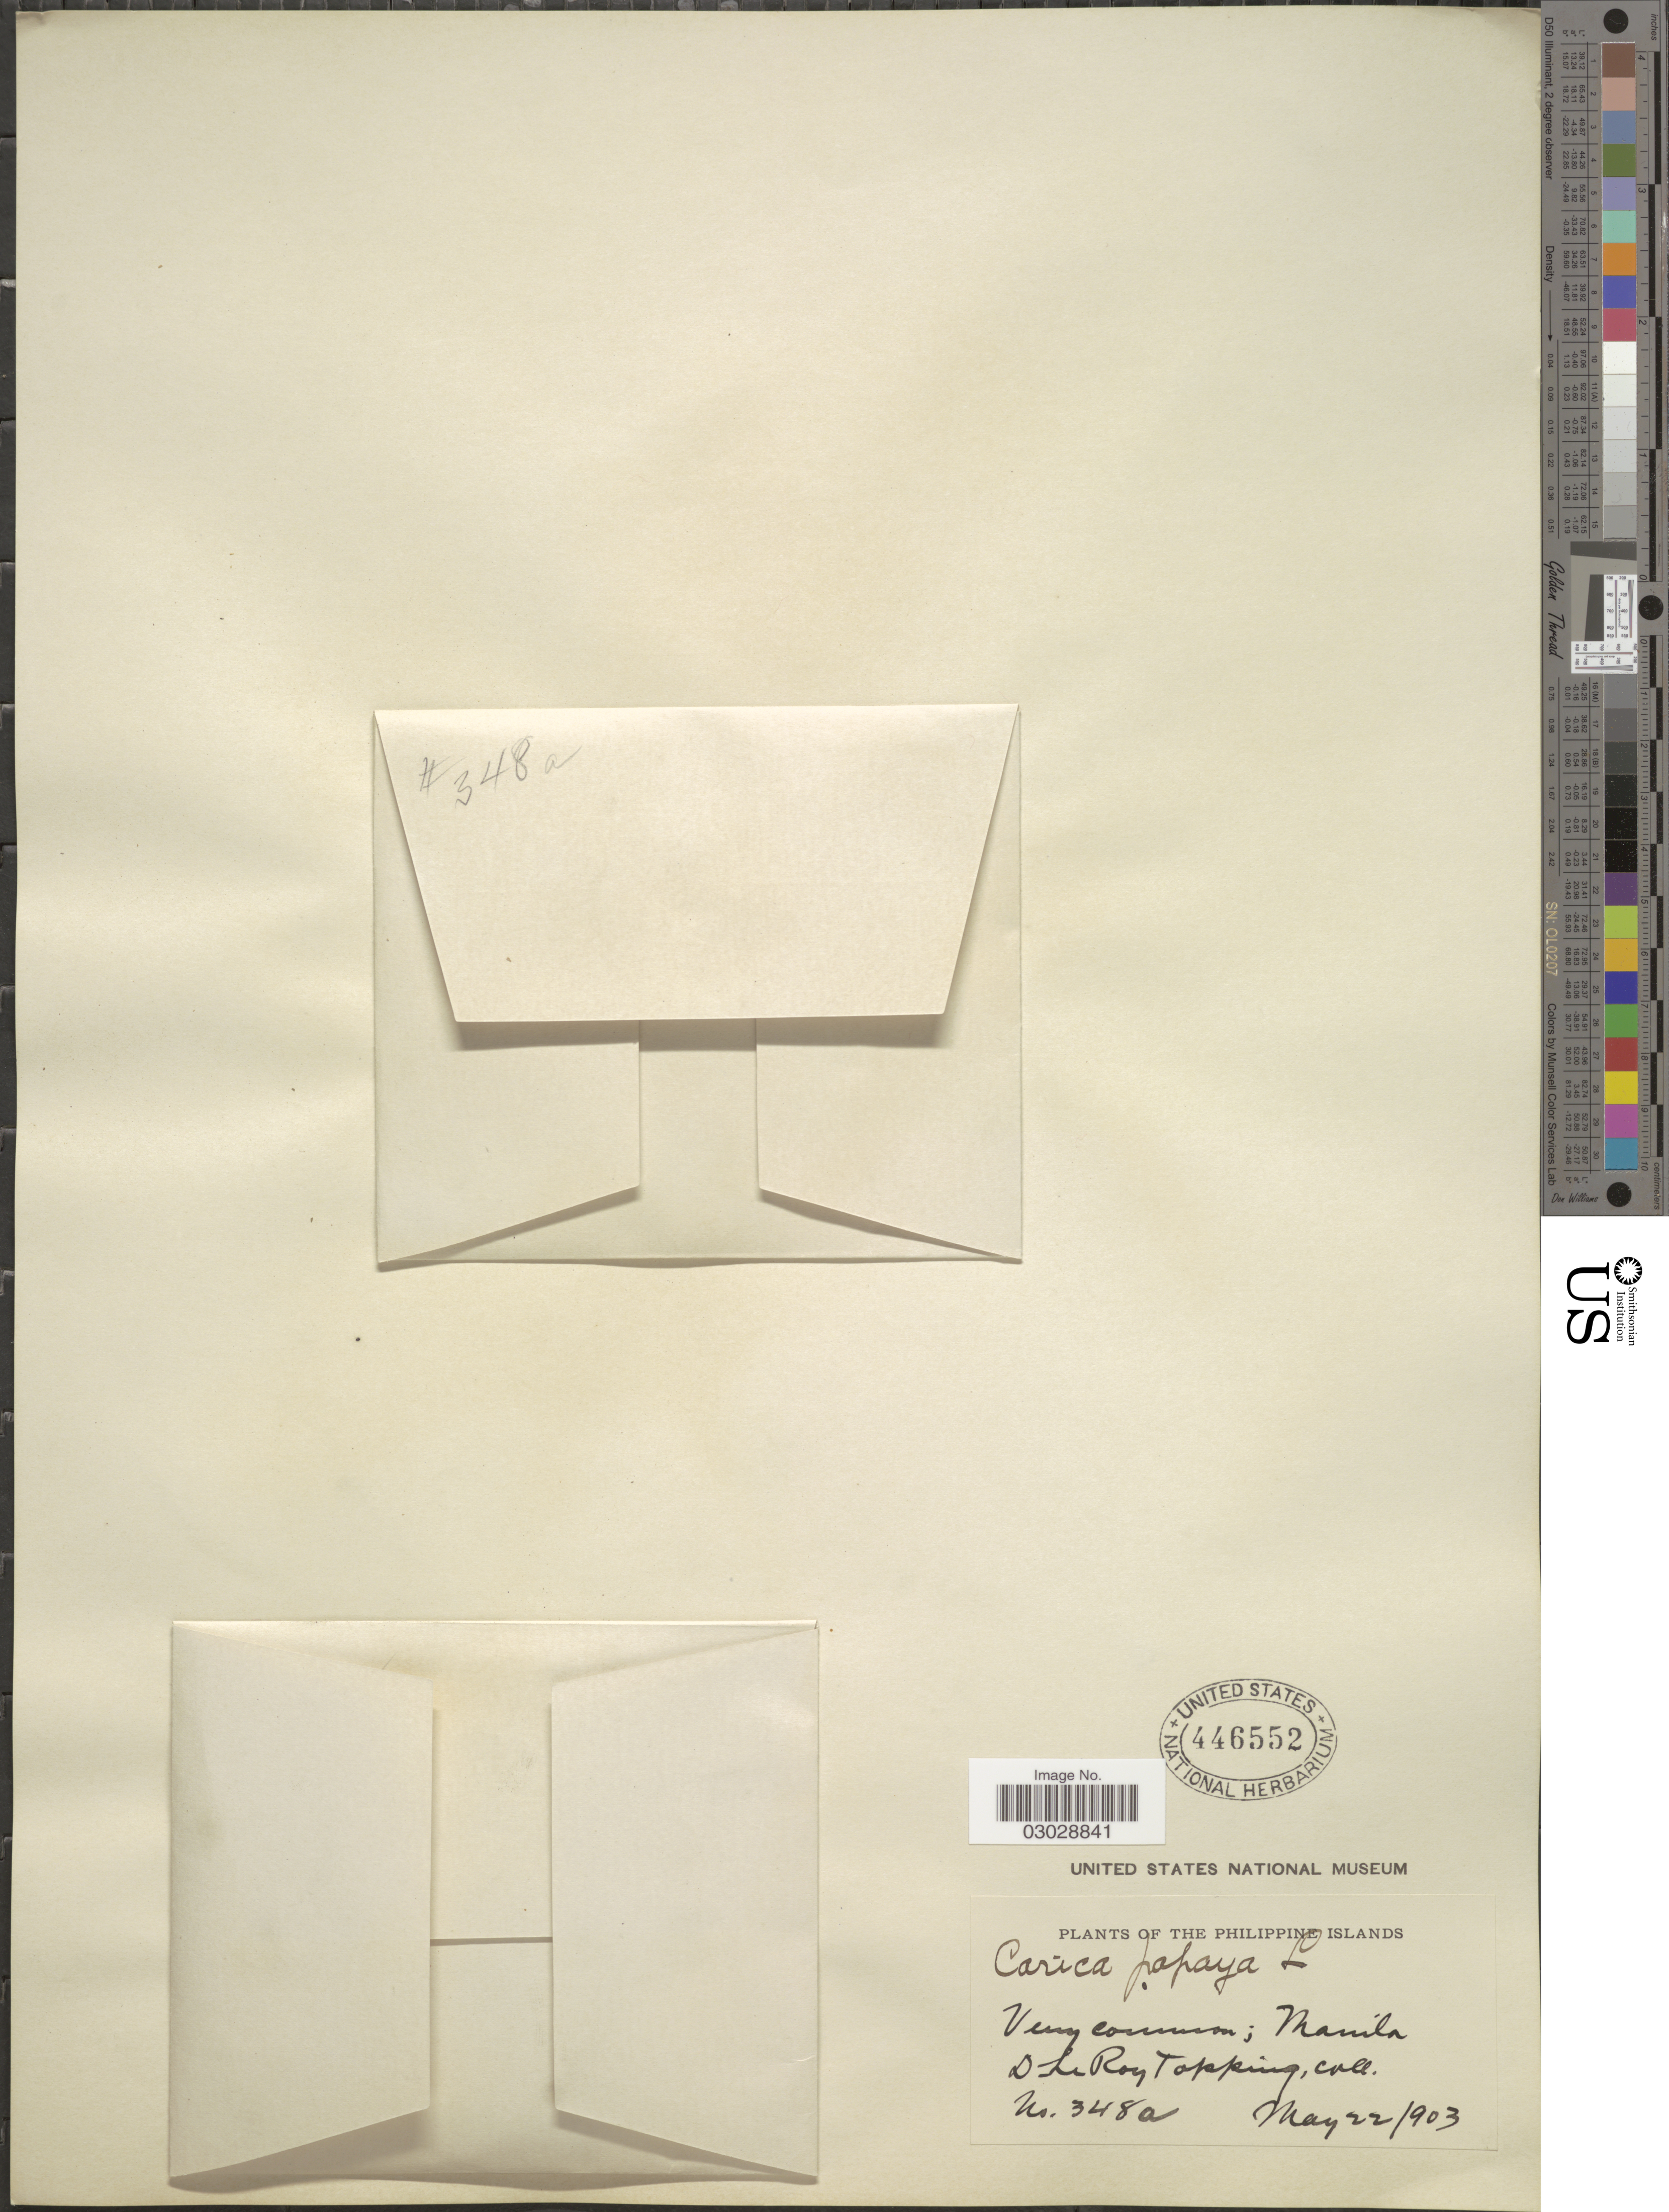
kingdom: Plantae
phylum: Tracheophyta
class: Magnoliopsida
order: Brassicales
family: Caricaceae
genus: Carica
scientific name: Carica papaya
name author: L.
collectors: D. L. Topping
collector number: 348a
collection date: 1903-05-22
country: Philippines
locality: Manila.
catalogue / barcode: US 446552